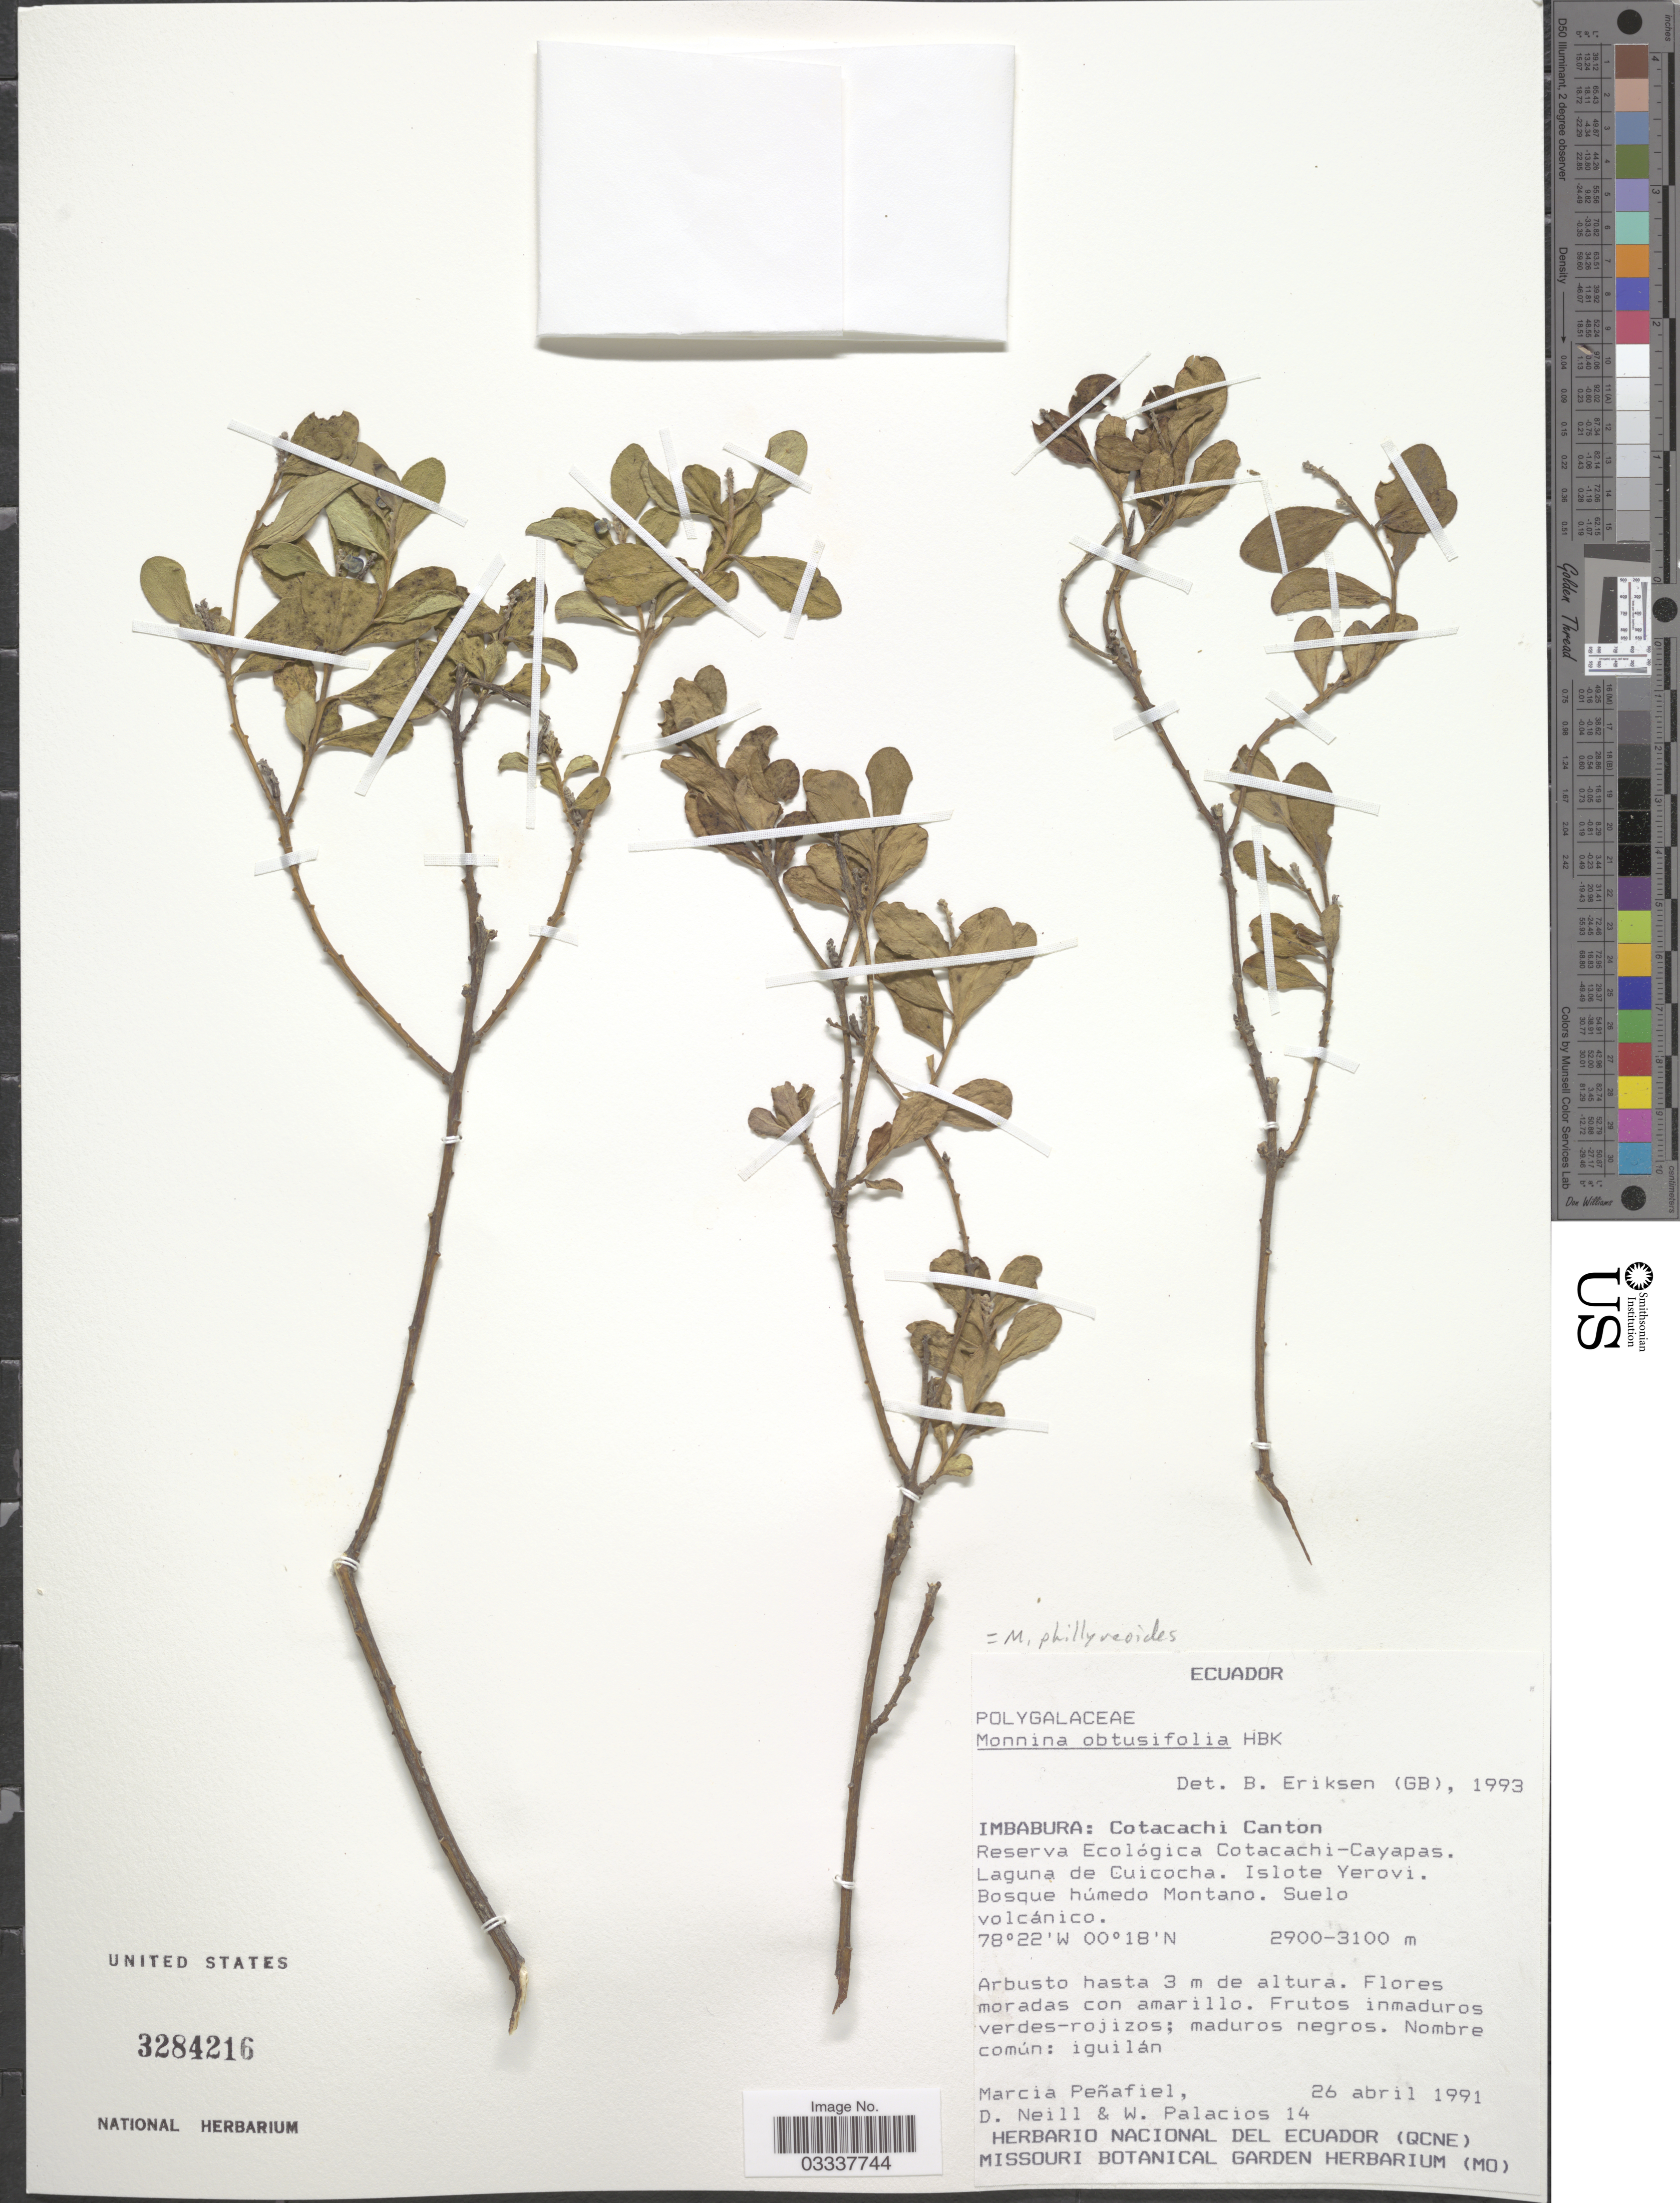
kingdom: Plantae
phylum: Tracheophyta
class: Magnoliopsida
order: Fabales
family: Polygalaceae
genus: Monnina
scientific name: Monnina phillyreoides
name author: (Bonpl.) B. Eriksen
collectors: M. Penafiel, D. Neill & W. Palacios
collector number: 14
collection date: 1991-04-26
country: Ecuador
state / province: Imbabura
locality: Cotacachi Canton, Reserva Ecológica Cotacachi-Cayapas. Laguna de Cuicocha. Islote Yerovi.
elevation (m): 2900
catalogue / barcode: US 3284216